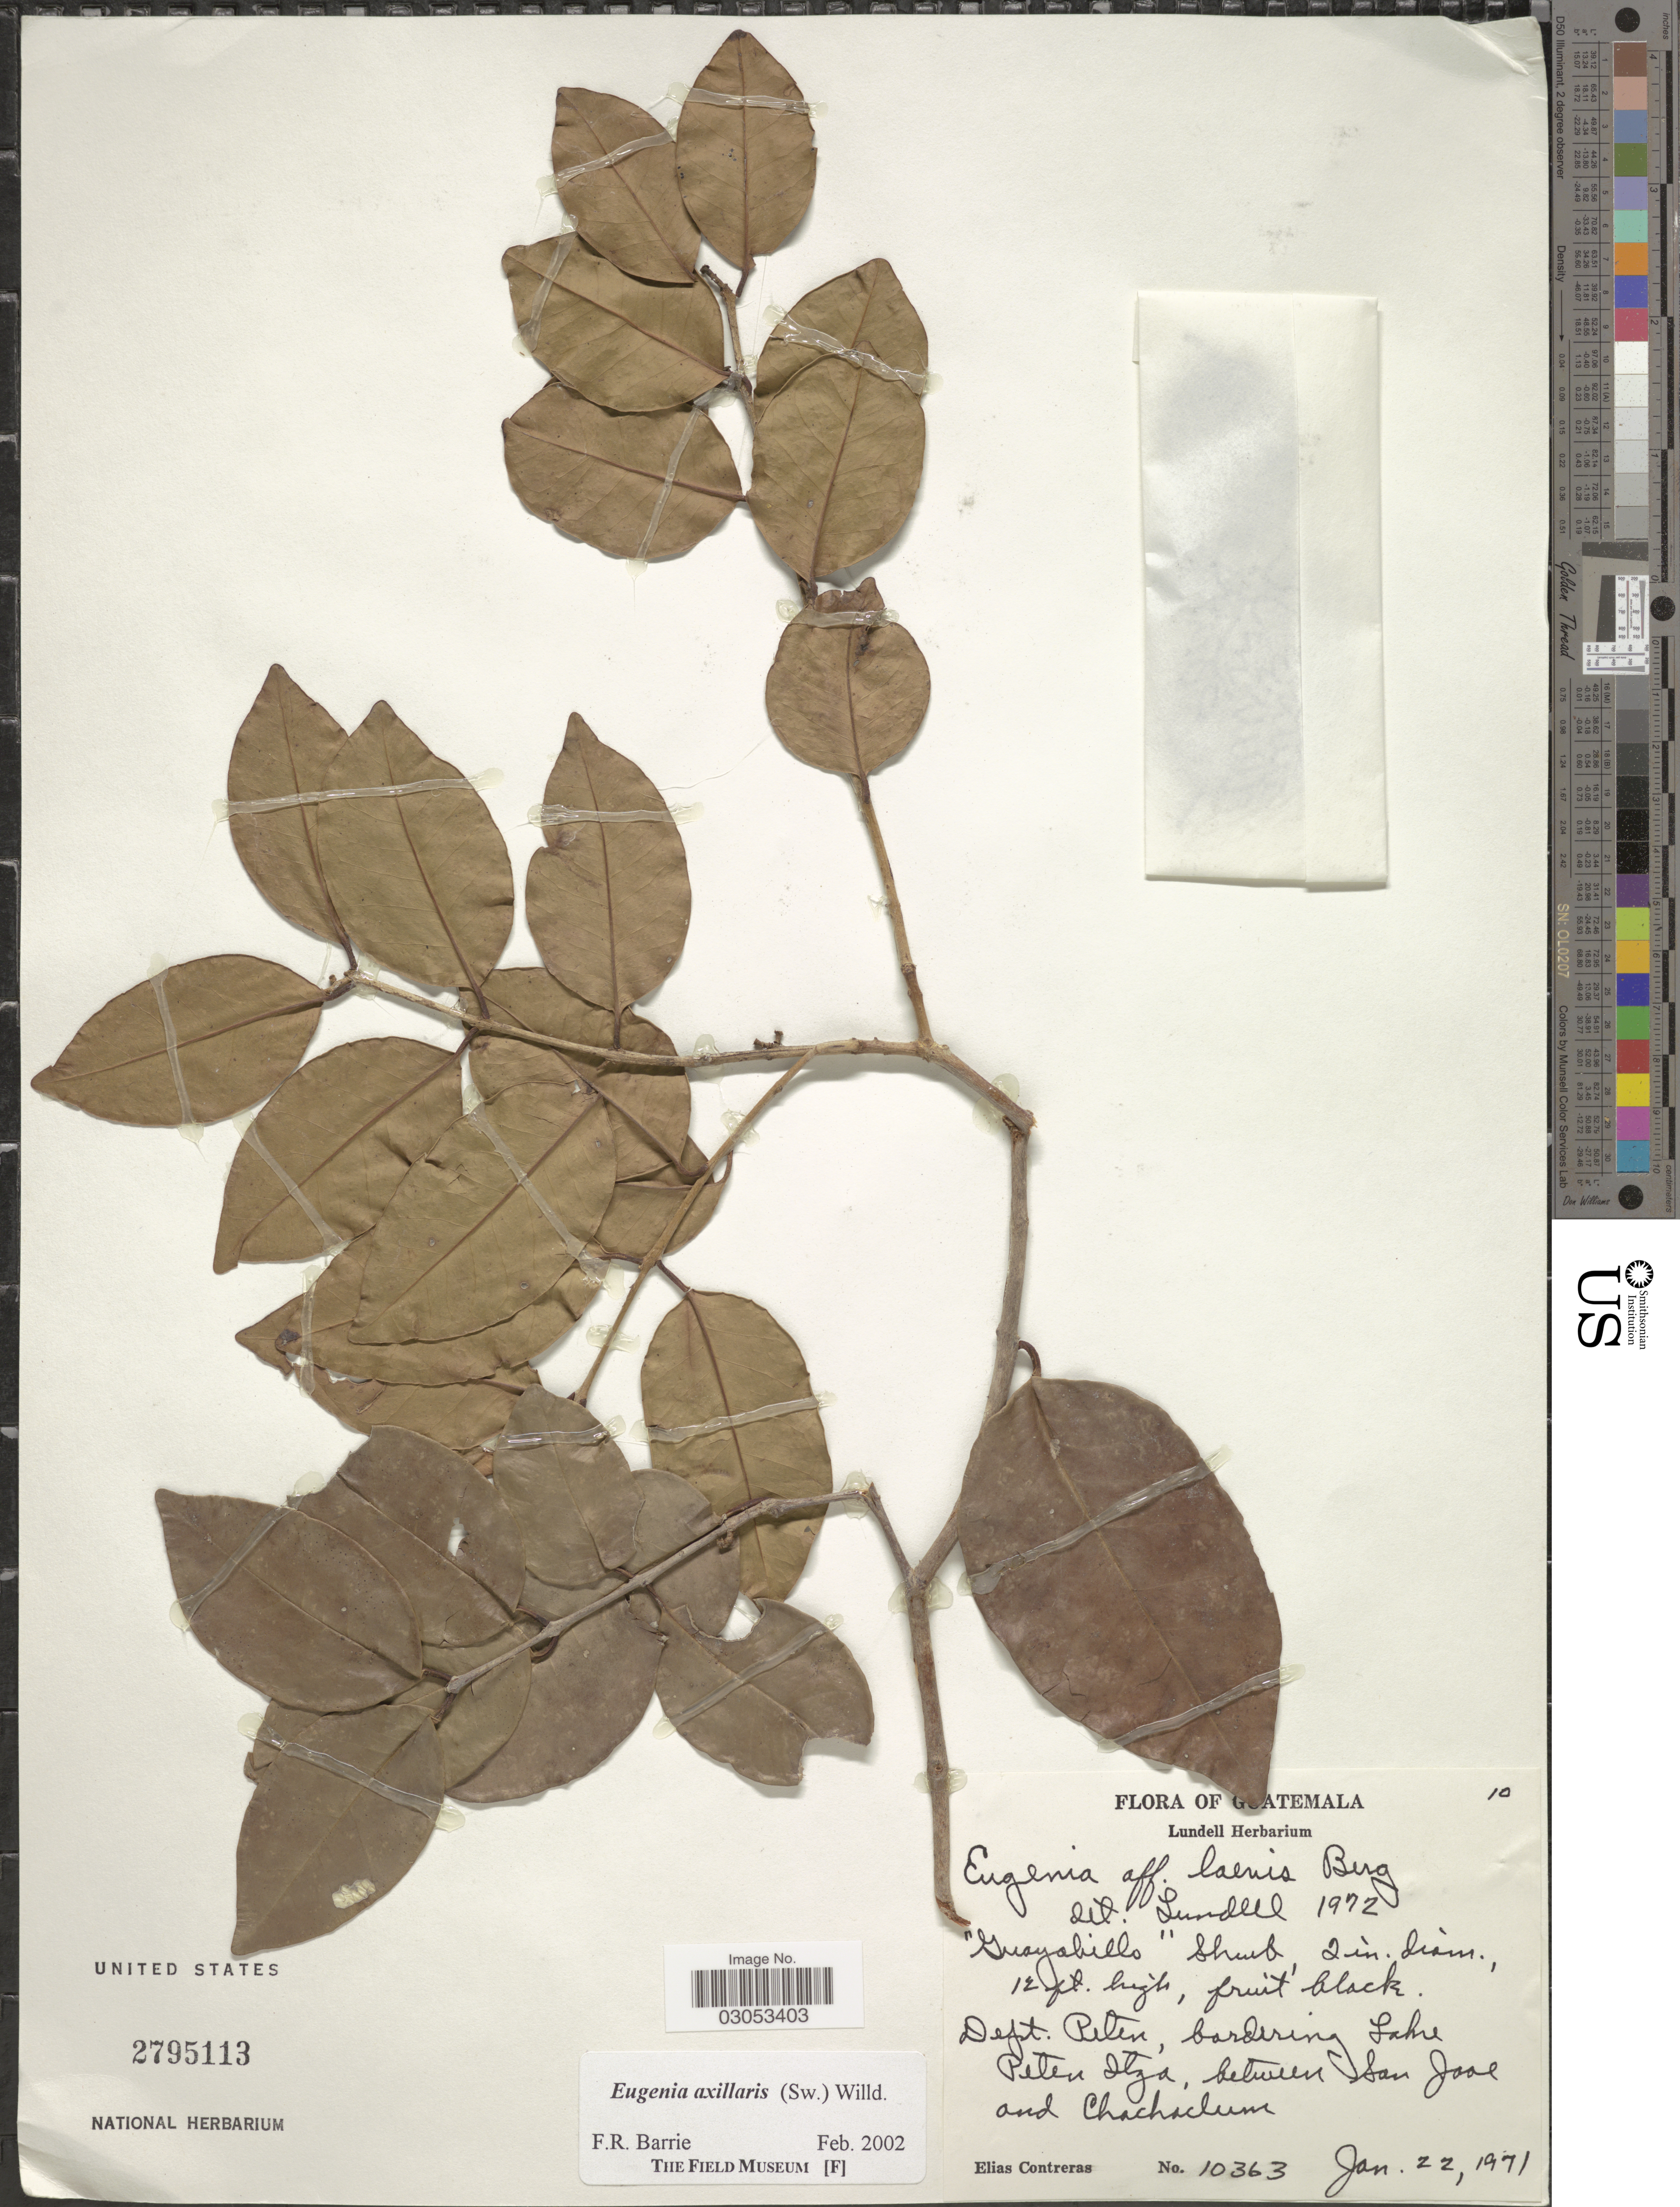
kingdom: Plantae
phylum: Tracheophyta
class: Magnoliopsida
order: Myrtales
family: Myrtaceae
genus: Eugenia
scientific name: Eugenia axillaris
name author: (Sw.) Willd.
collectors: E. Contreras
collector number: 10363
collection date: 1971-01-22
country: Guatemala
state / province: El Petén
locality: Dept. Peten, bordering Lake Peten Itza, between San Jose and Chachaclum.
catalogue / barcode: US 2795113